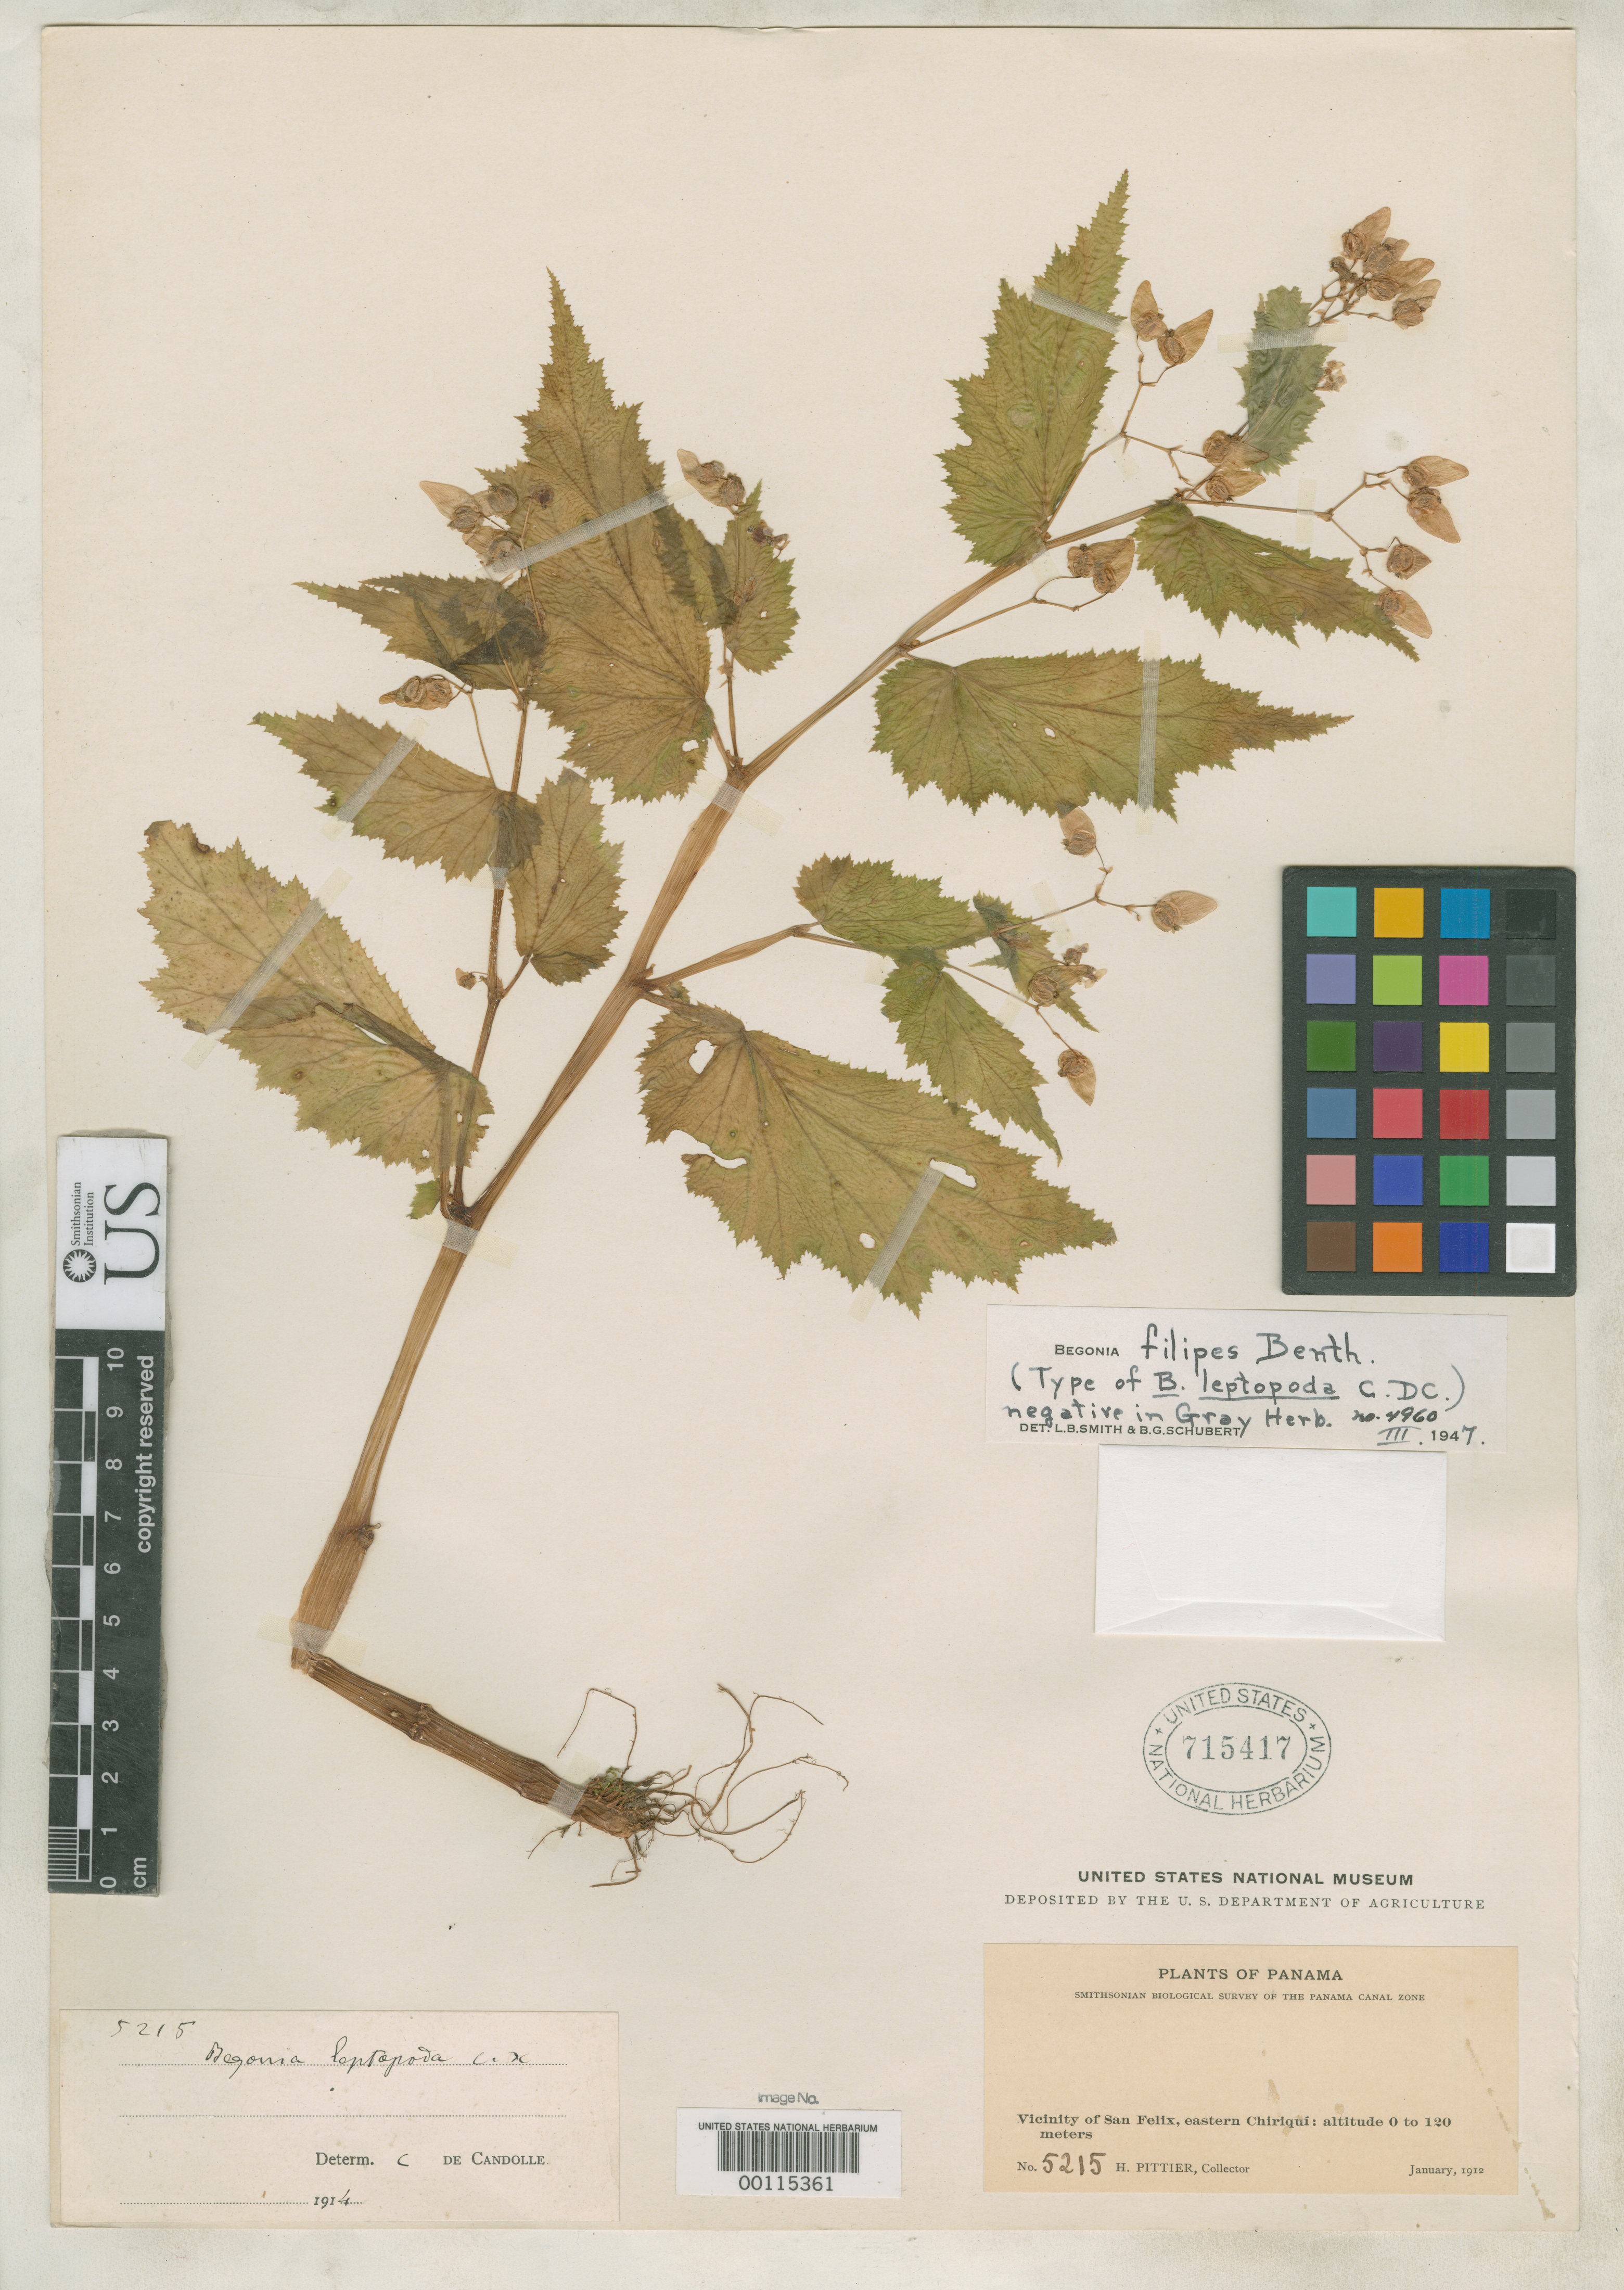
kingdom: Plantae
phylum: Tracheophyta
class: Magnoliopsida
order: Cucurbitales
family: Begoniaceae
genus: Begonia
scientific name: Begonia leptopoda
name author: C. DC.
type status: Type Collection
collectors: H. F. Pittier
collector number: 5215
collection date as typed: Jan 1912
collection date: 1912-01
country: Panama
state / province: Chiriquí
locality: Vicinity of San Felix.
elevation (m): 0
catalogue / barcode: US 715417